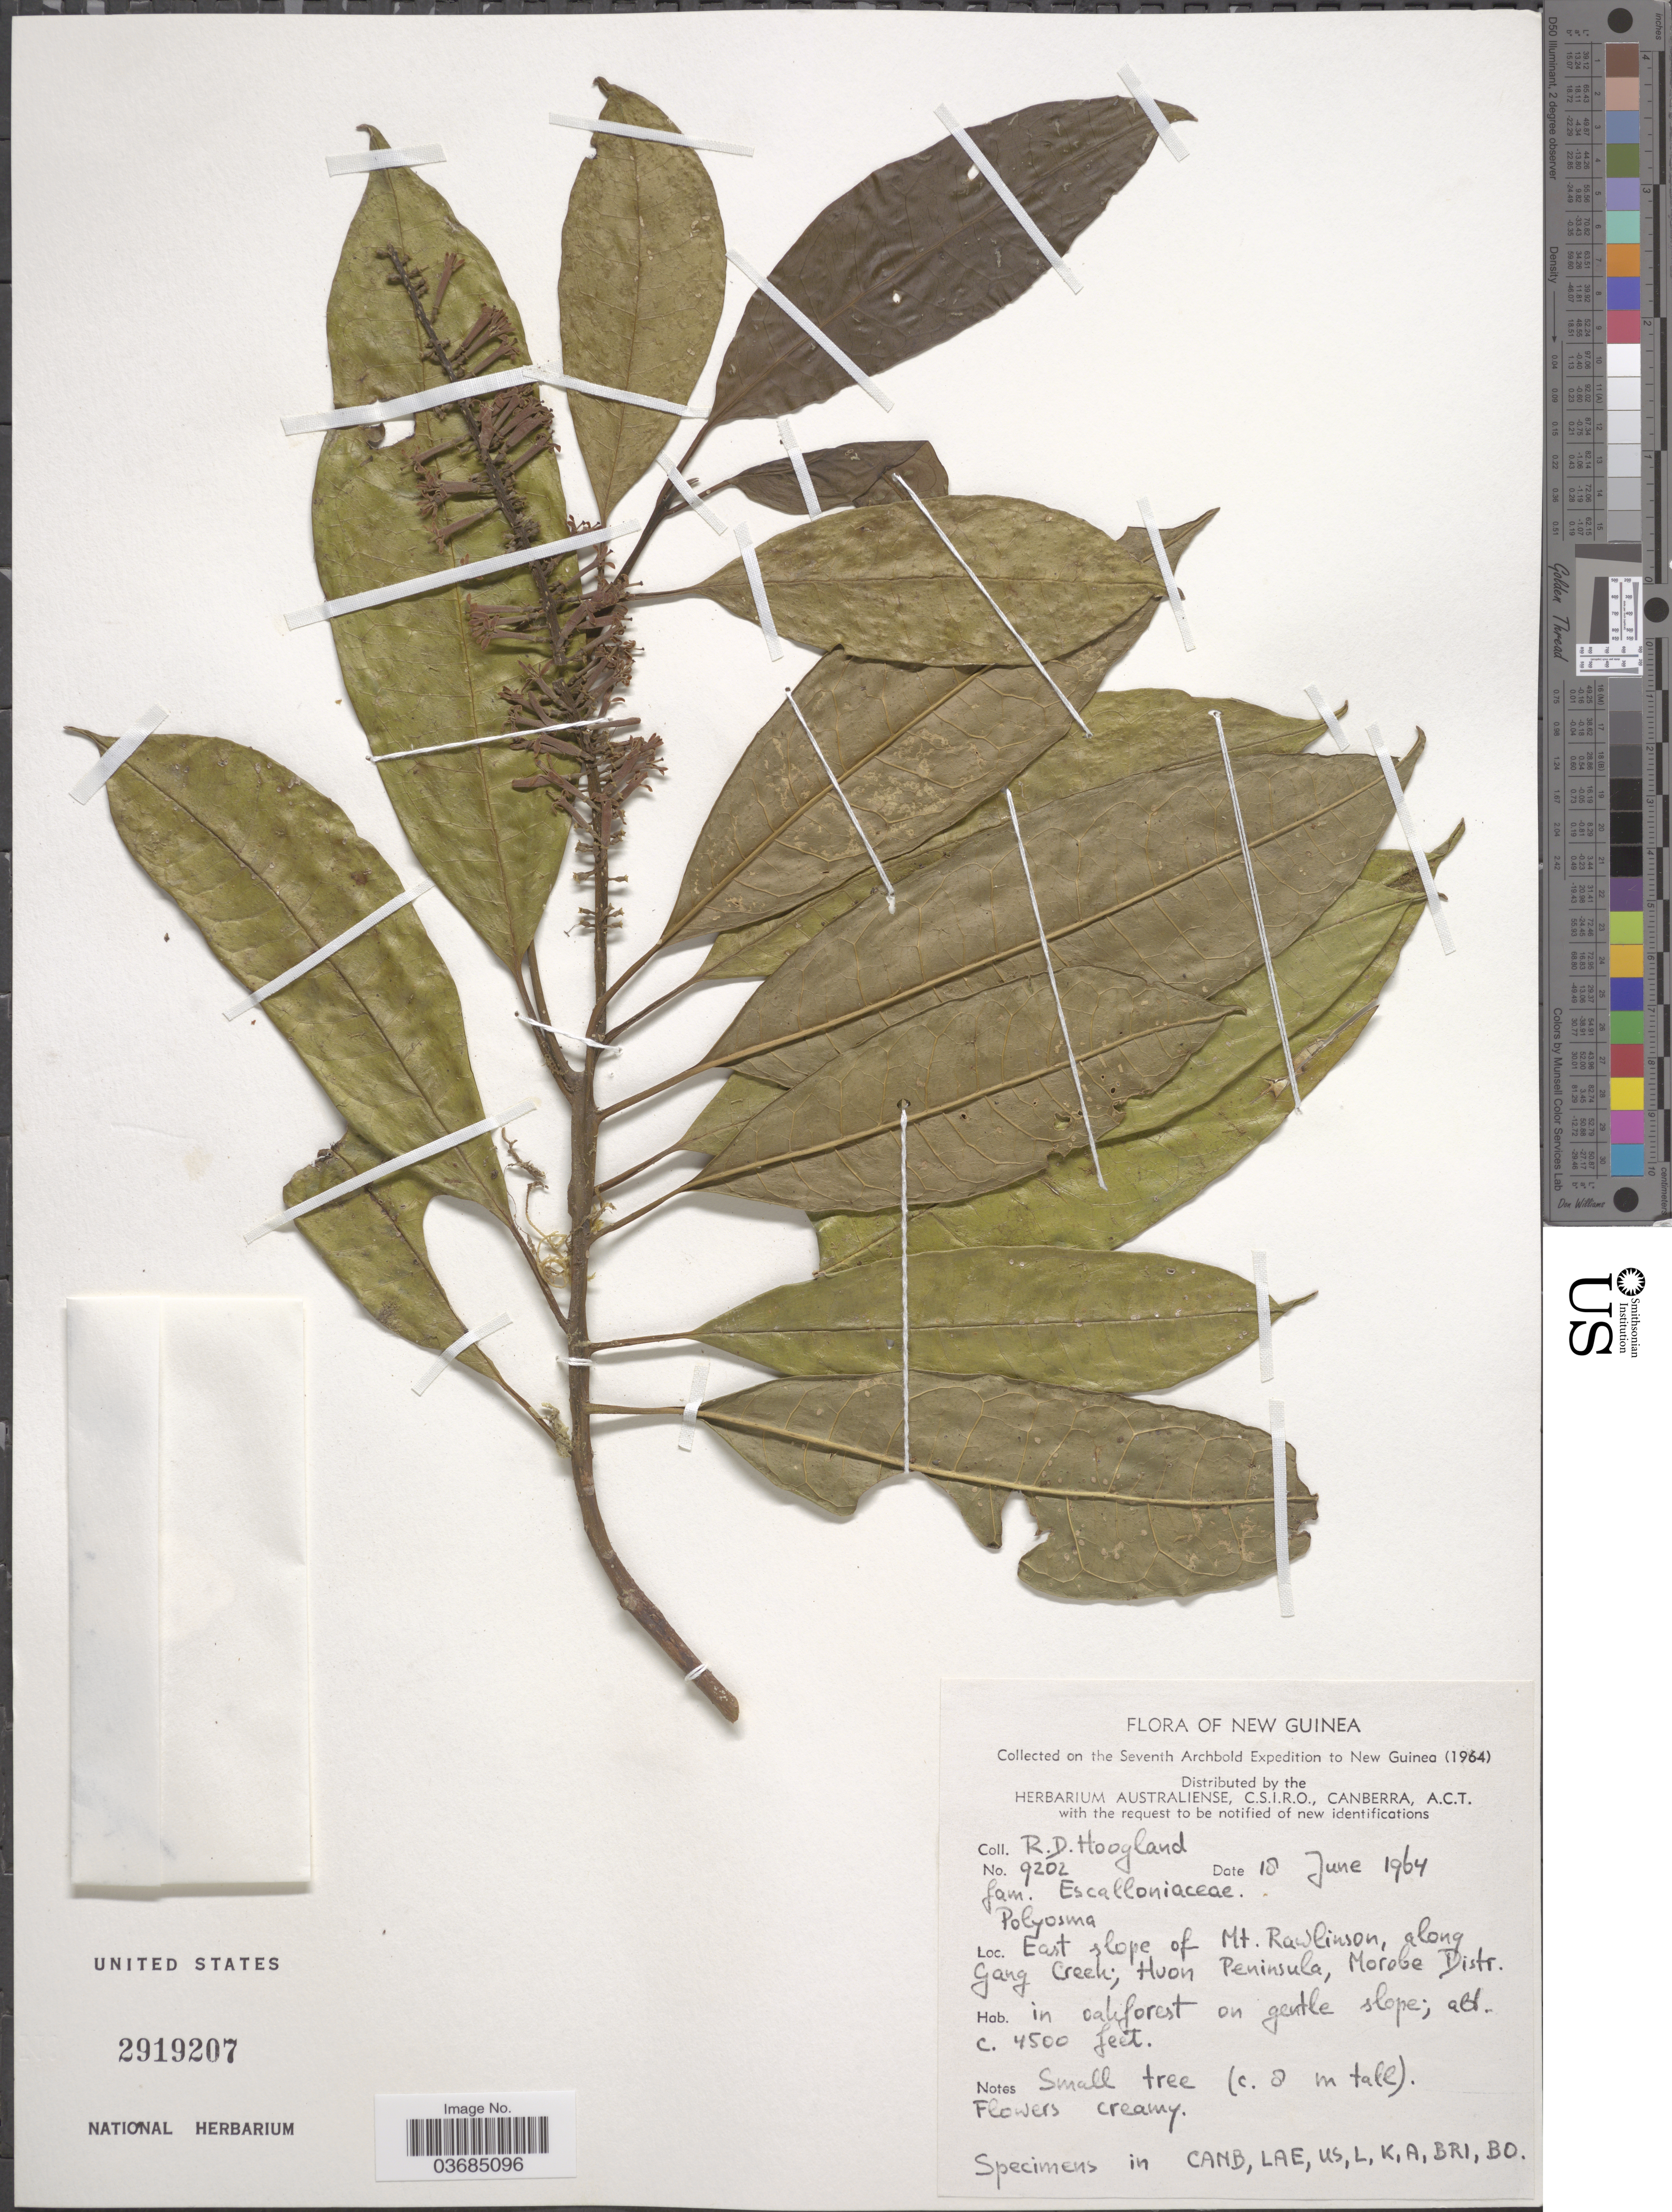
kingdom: Plantae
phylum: Tracheophyta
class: Magnoliopsida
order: Escalloniales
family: Escalloniaceae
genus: Polyosma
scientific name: Polyosma sp.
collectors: R. D. Hoogland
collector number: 9202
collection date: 1964-06-18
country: Papua New Guinea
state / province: Morobe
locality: New Guinea. On the Seventh Archbold Expedition to New Guinea (1964). East slope of Mt. Rawlinson, along Gang Creek; Huon Peninsula, Morobe Distr. In oakforest on gentle slope.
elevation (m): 1372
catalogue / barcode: US 2919207